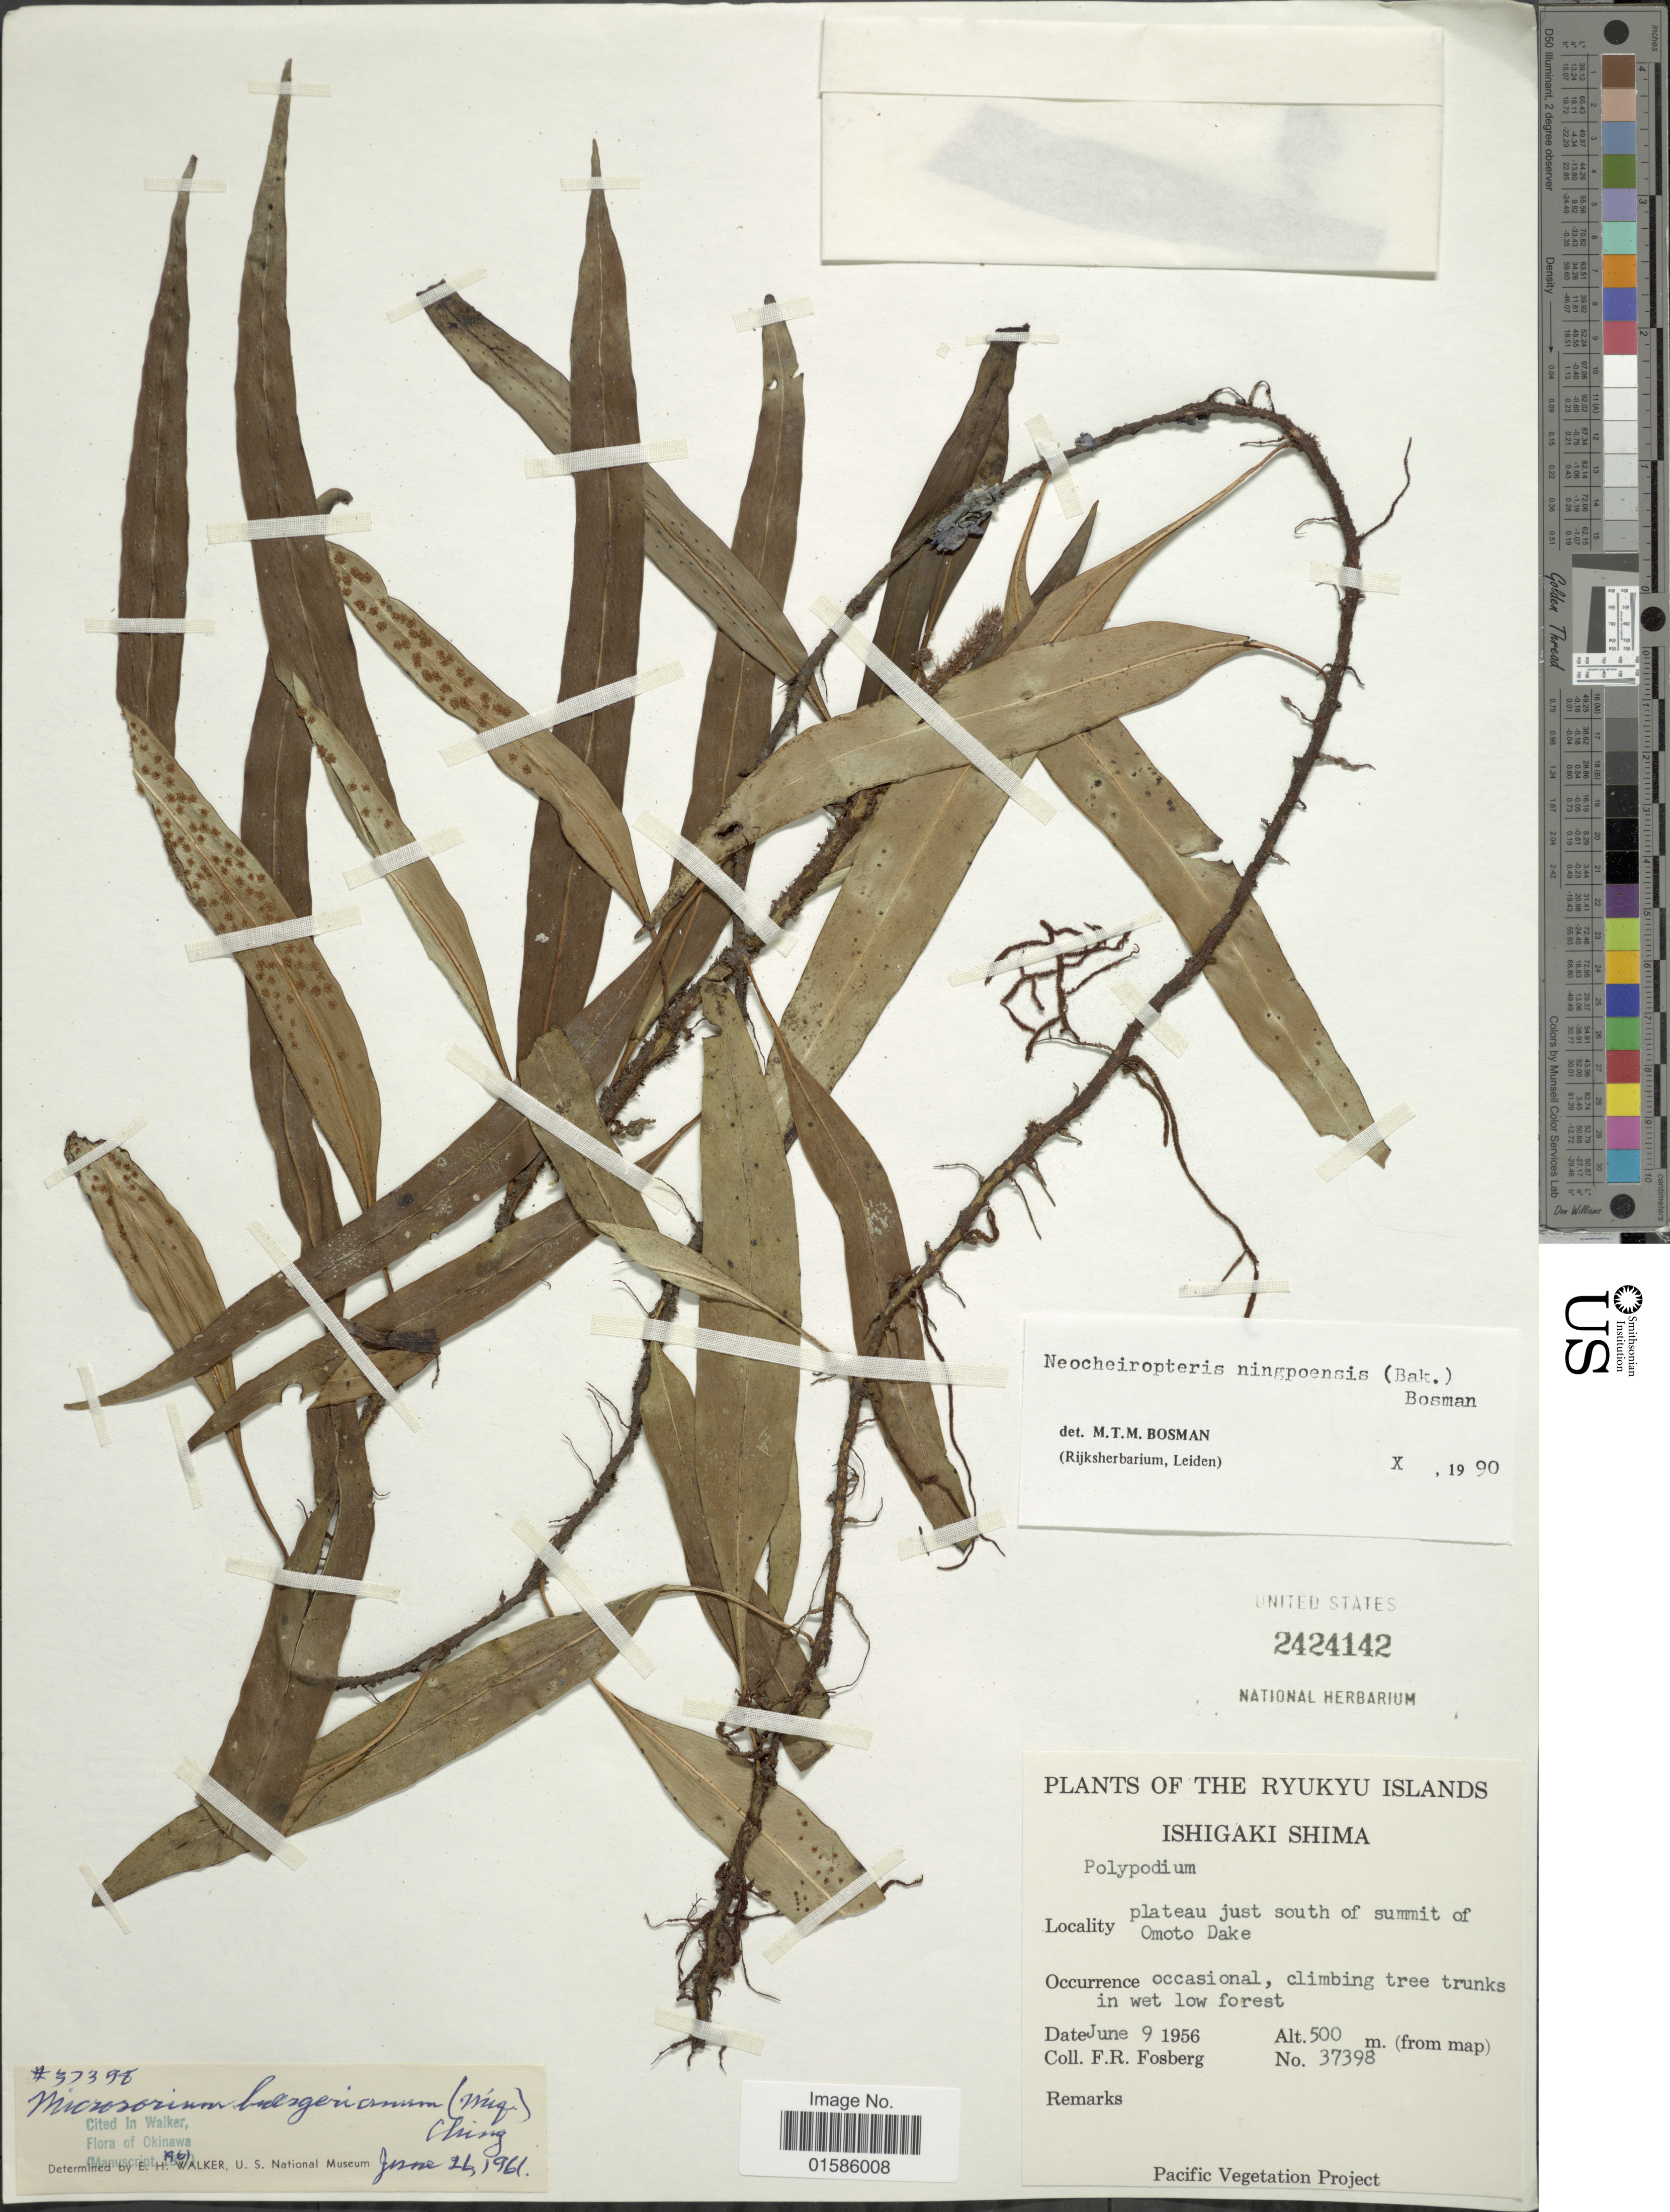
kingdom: Plantae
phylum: Tracheophyta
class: Polypodiopsida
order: Polypodiales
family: Polypodiaceae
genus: Microsorum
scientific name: Microsorum ningpoensis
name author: (Baker)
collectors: F. R. Fosberg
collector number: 37397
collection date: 1956-06-09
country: Japan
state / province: Okinawa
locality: The Ryukyu Islands, Ishigaki Shima, plateau just south of summit of Omoto Dake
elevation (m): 500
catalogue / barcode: US 2424142